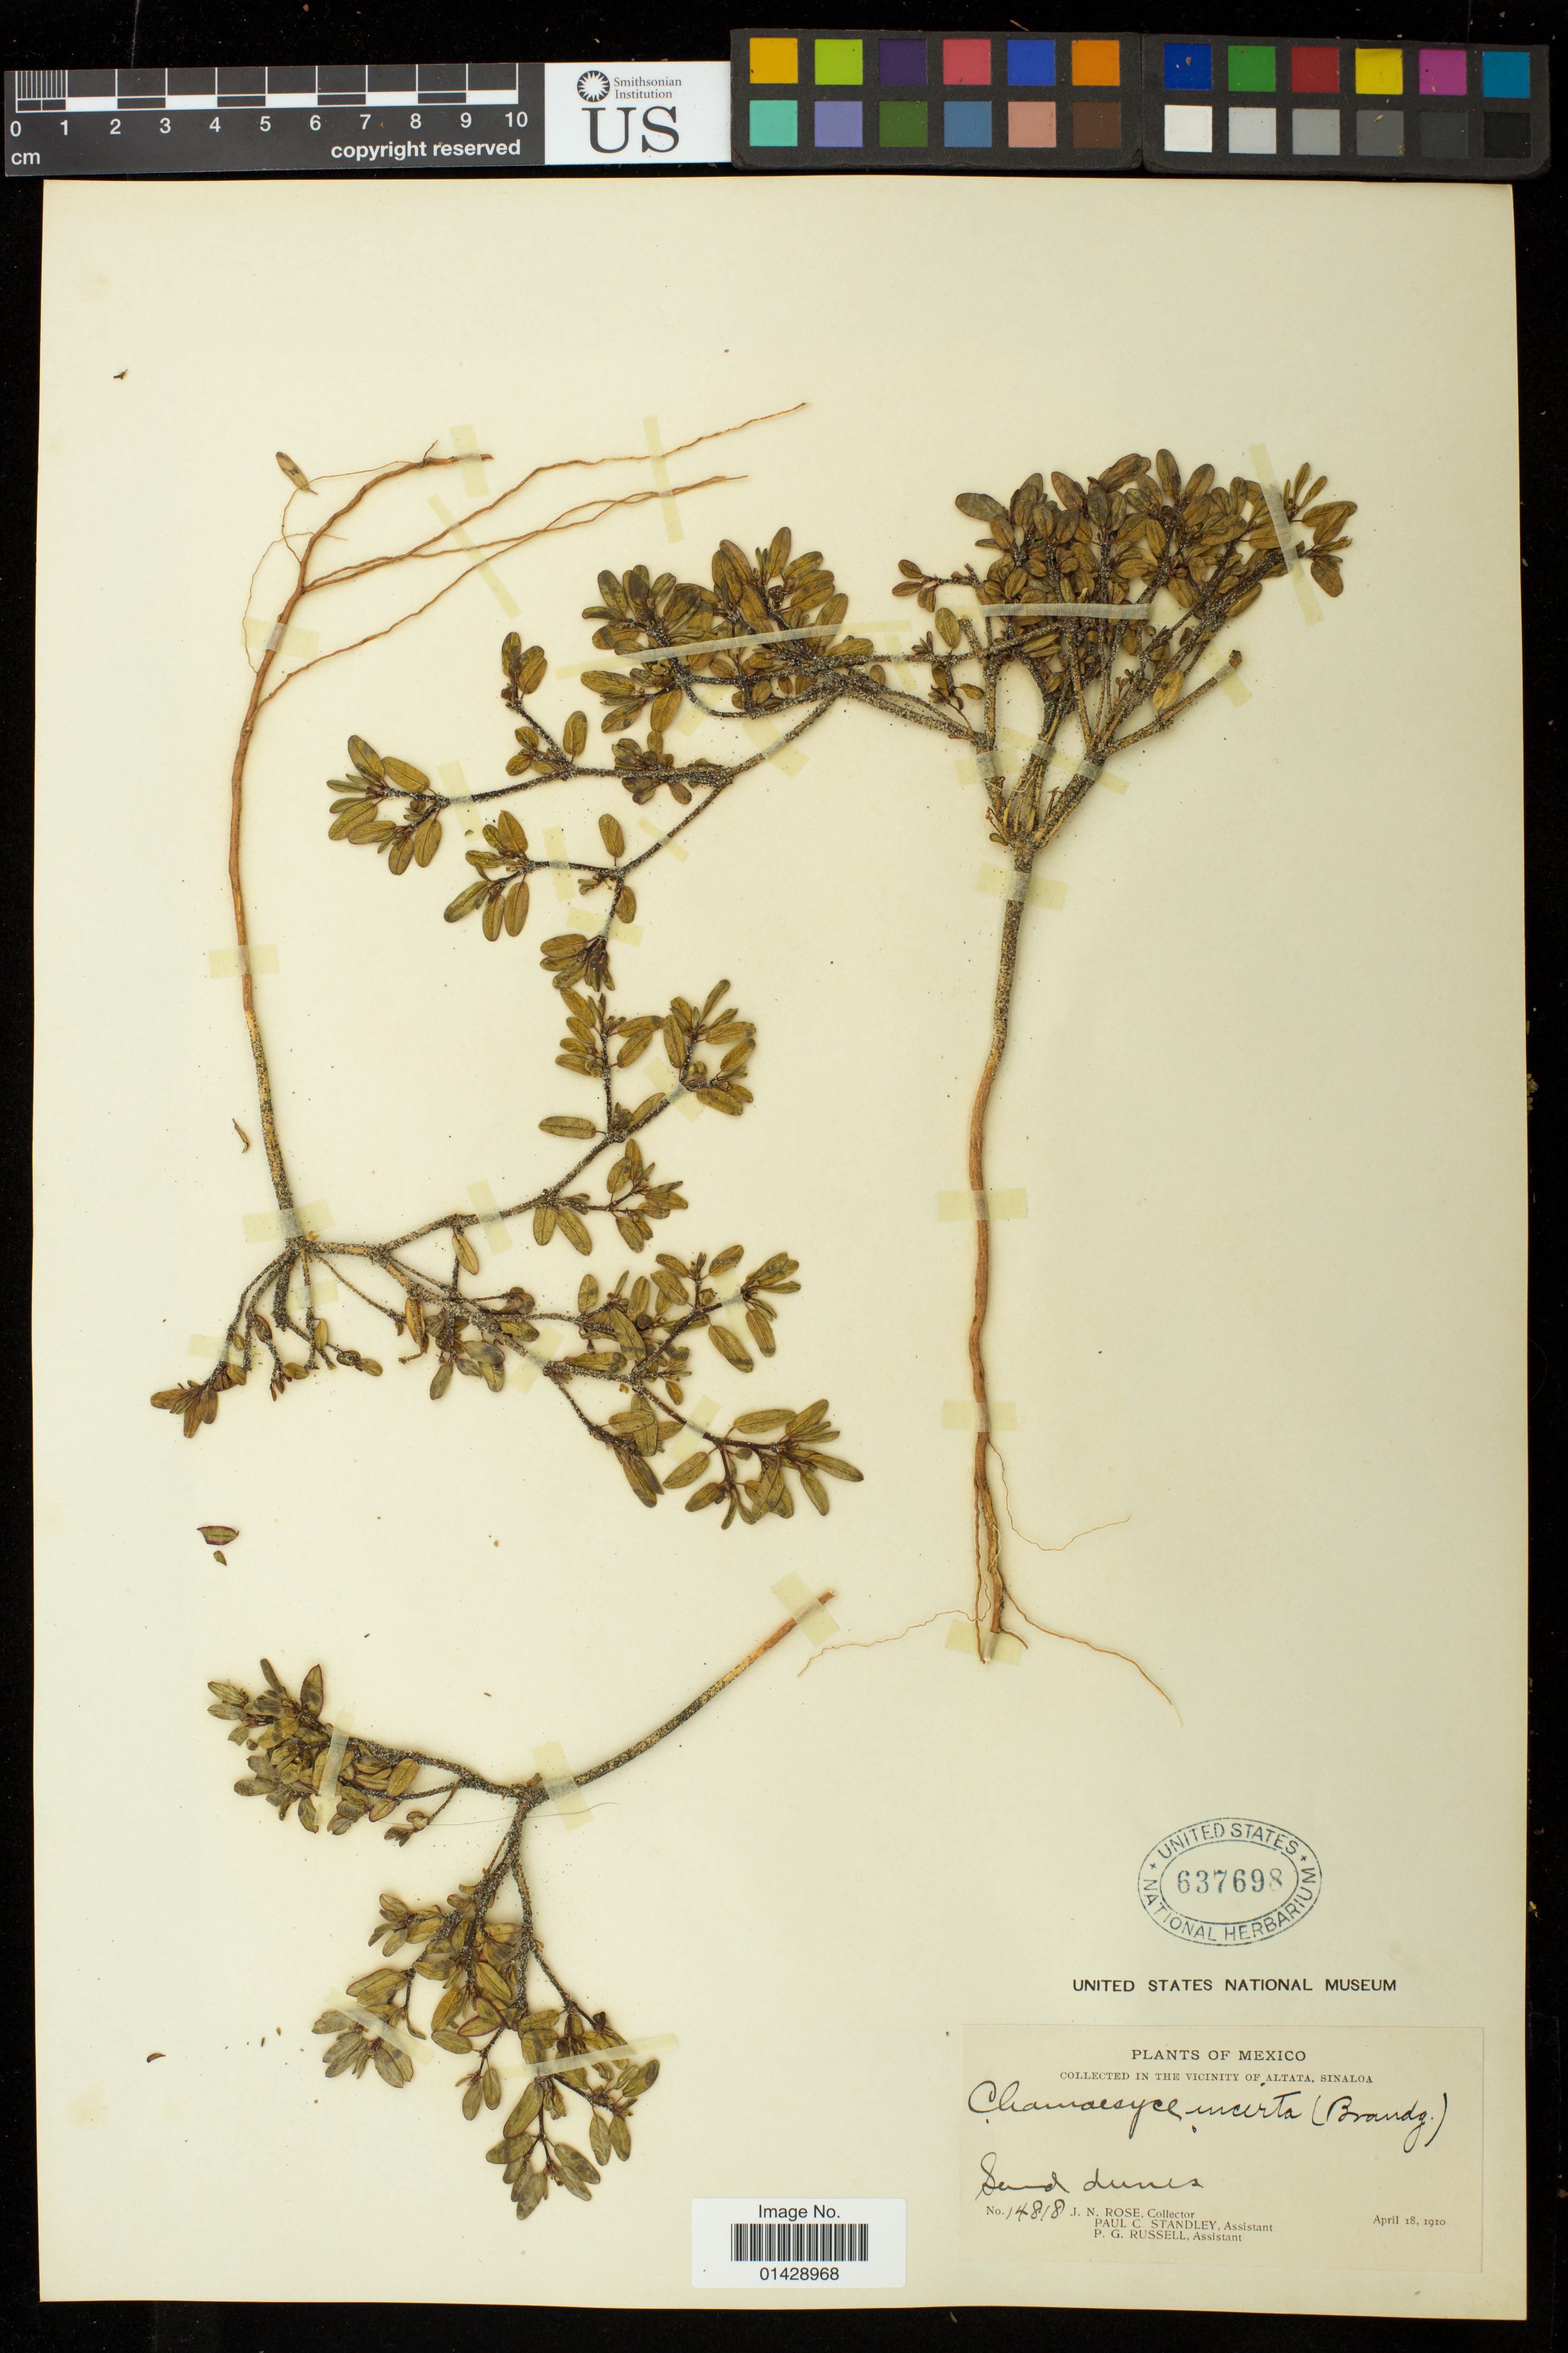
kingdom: Plantae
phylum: Tracheophyta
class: Magnoliopsida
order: Malpighiales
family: Euphorbiaceae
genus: Euphorbia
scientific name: Euphorbia incerta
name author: Brandegee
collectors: J. N. Rose, P. C. Standley & P. G. Russell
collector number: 14818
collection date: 1910-04-18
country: Mexico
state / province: Sinaloa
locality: Vicinity of Altata; Sand dunes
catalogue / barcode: US 637698